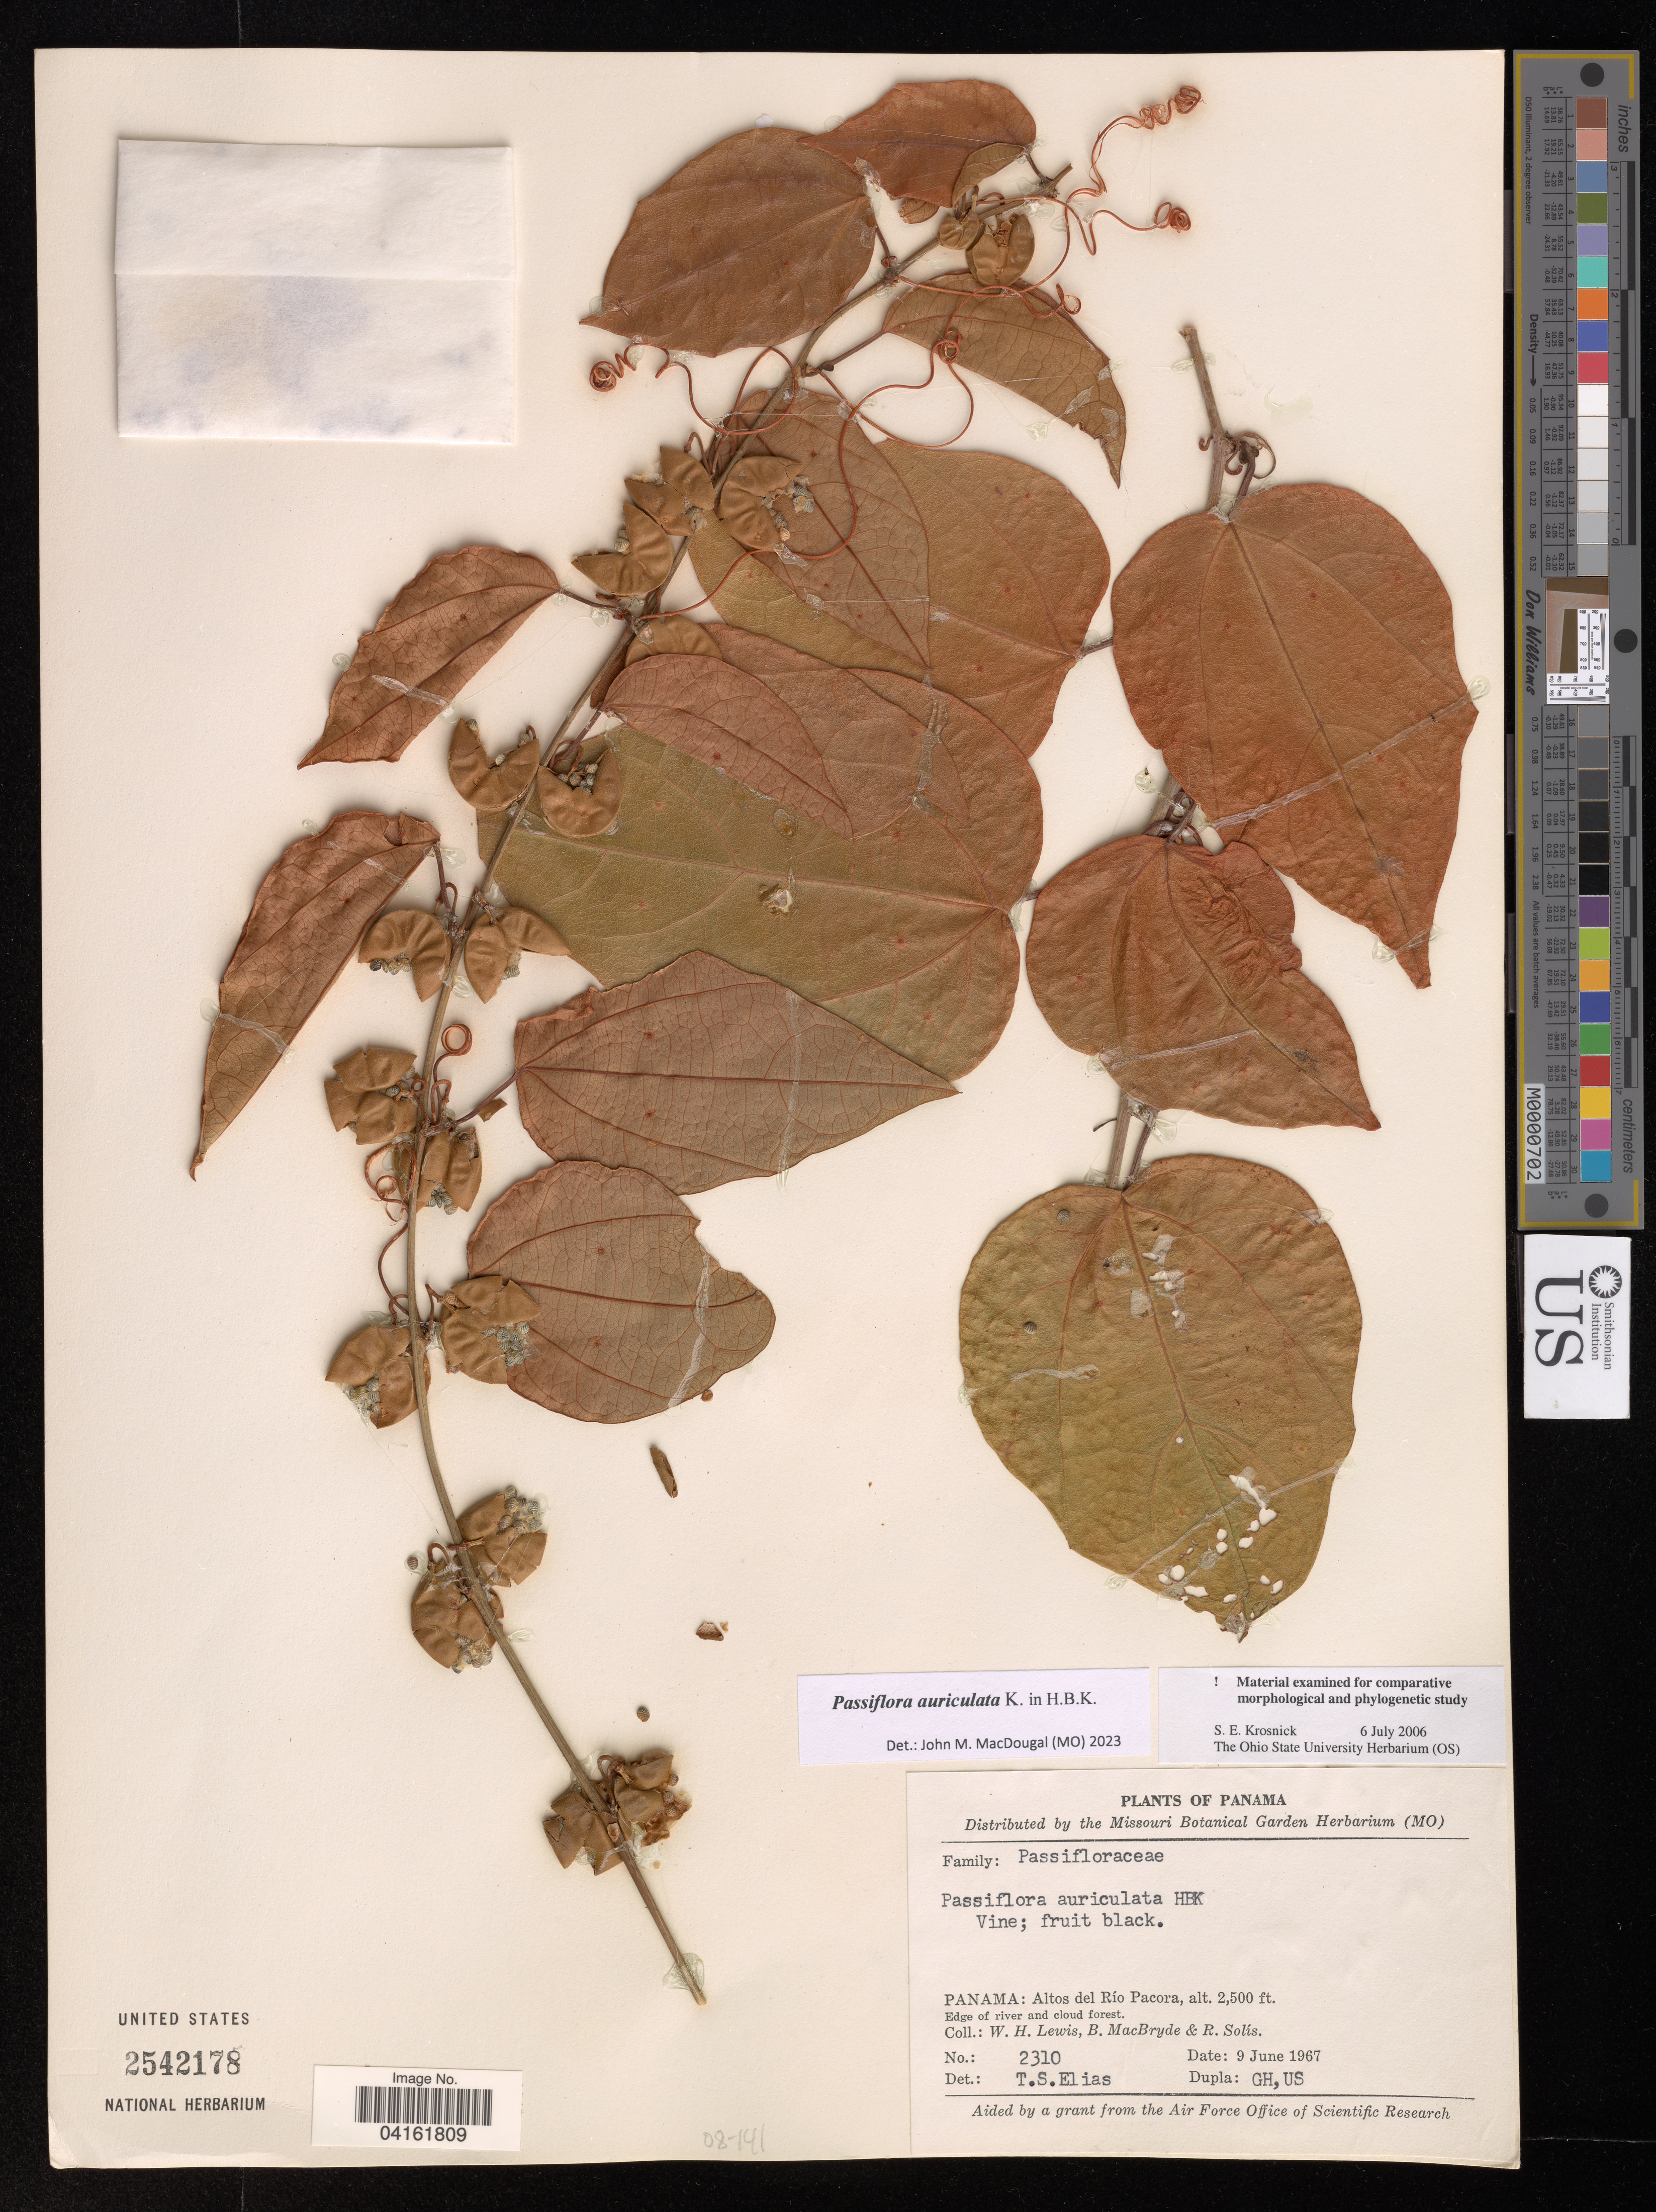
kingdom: Plantae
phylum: Tracheophyta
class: Magnoliopsida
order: Malpighiales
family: Passifloraceae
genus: Passiflora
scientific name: Passiflora auriculata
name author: Kunth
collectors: W. H. Lewis, B. MacBryde & R. Solis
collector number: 2310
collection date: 1967-06-09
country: Panama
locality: Altos del Río Pacora.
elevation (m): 762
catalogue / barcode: US 2542178